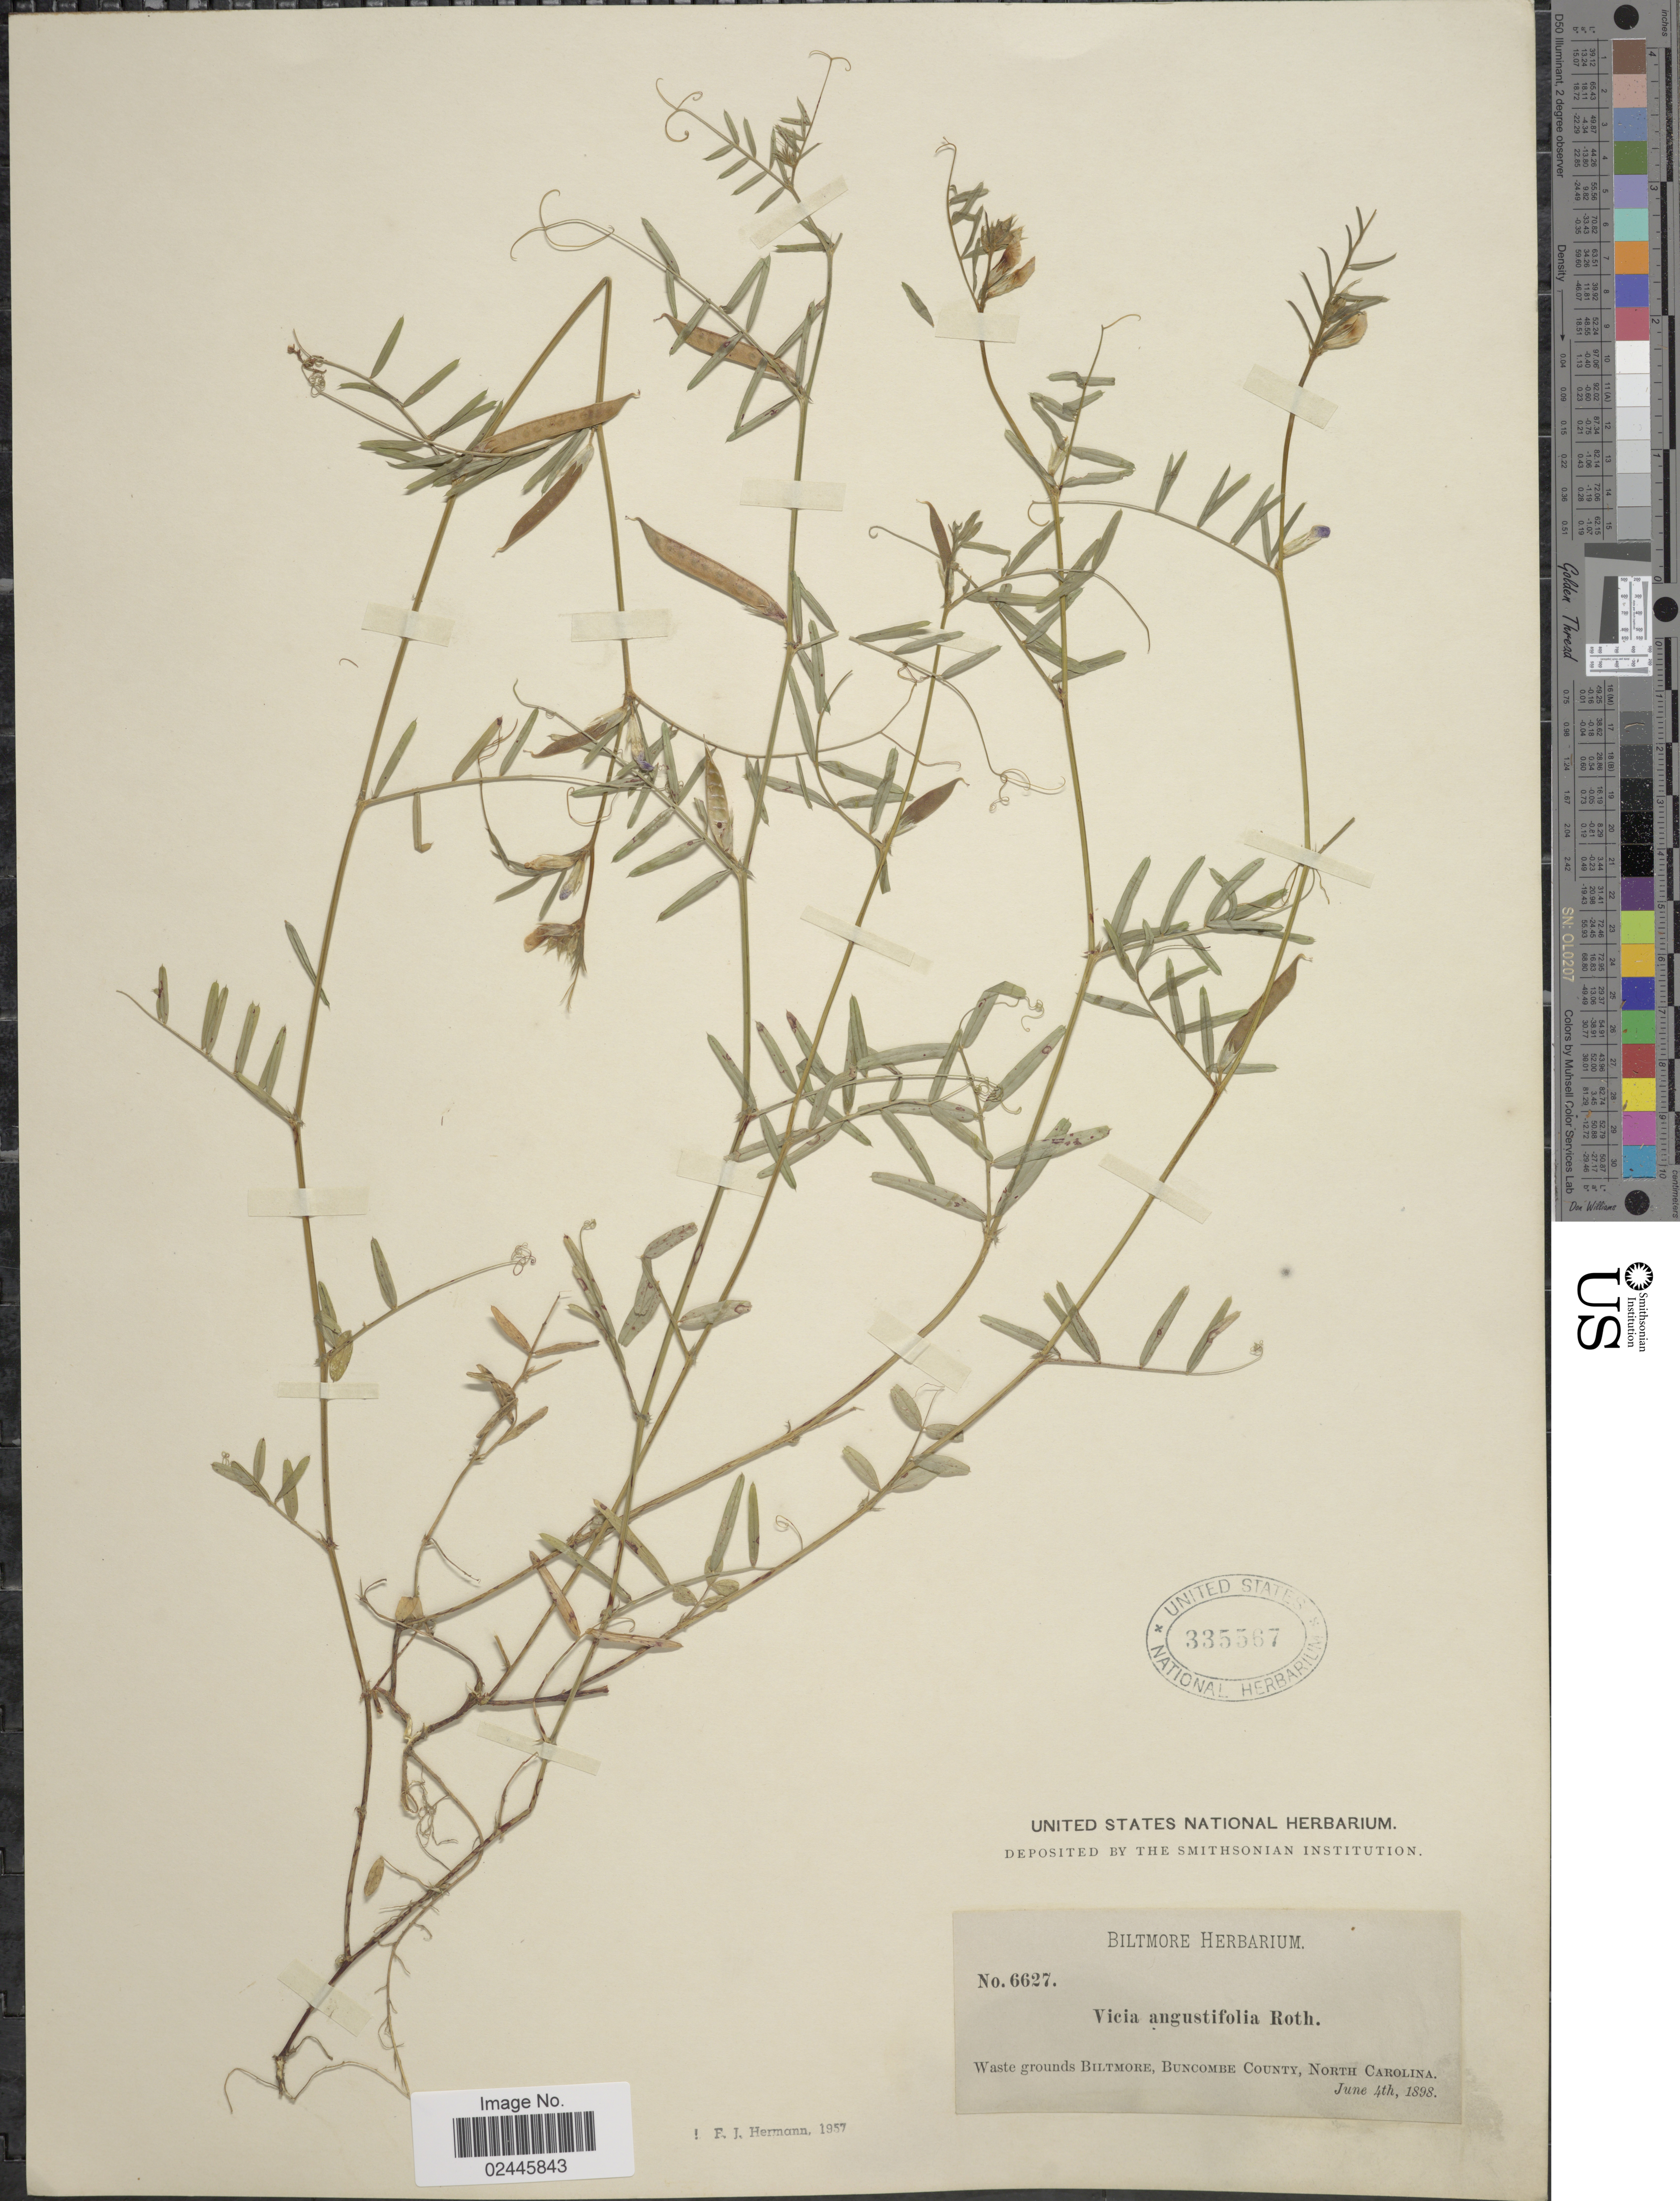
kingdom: Plantae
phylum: Tracheophyta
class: Magnoliopsida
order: Fabales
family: Fabaceae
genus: Vicia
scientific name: Vicia angustifolia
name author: L.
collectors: ex herb. Biltmore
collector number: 6627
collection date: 1898-06-04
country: United States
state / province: North Carolina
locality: Waste ground Biltmore, Buncombe County, North Carolina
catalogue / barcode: US 335567